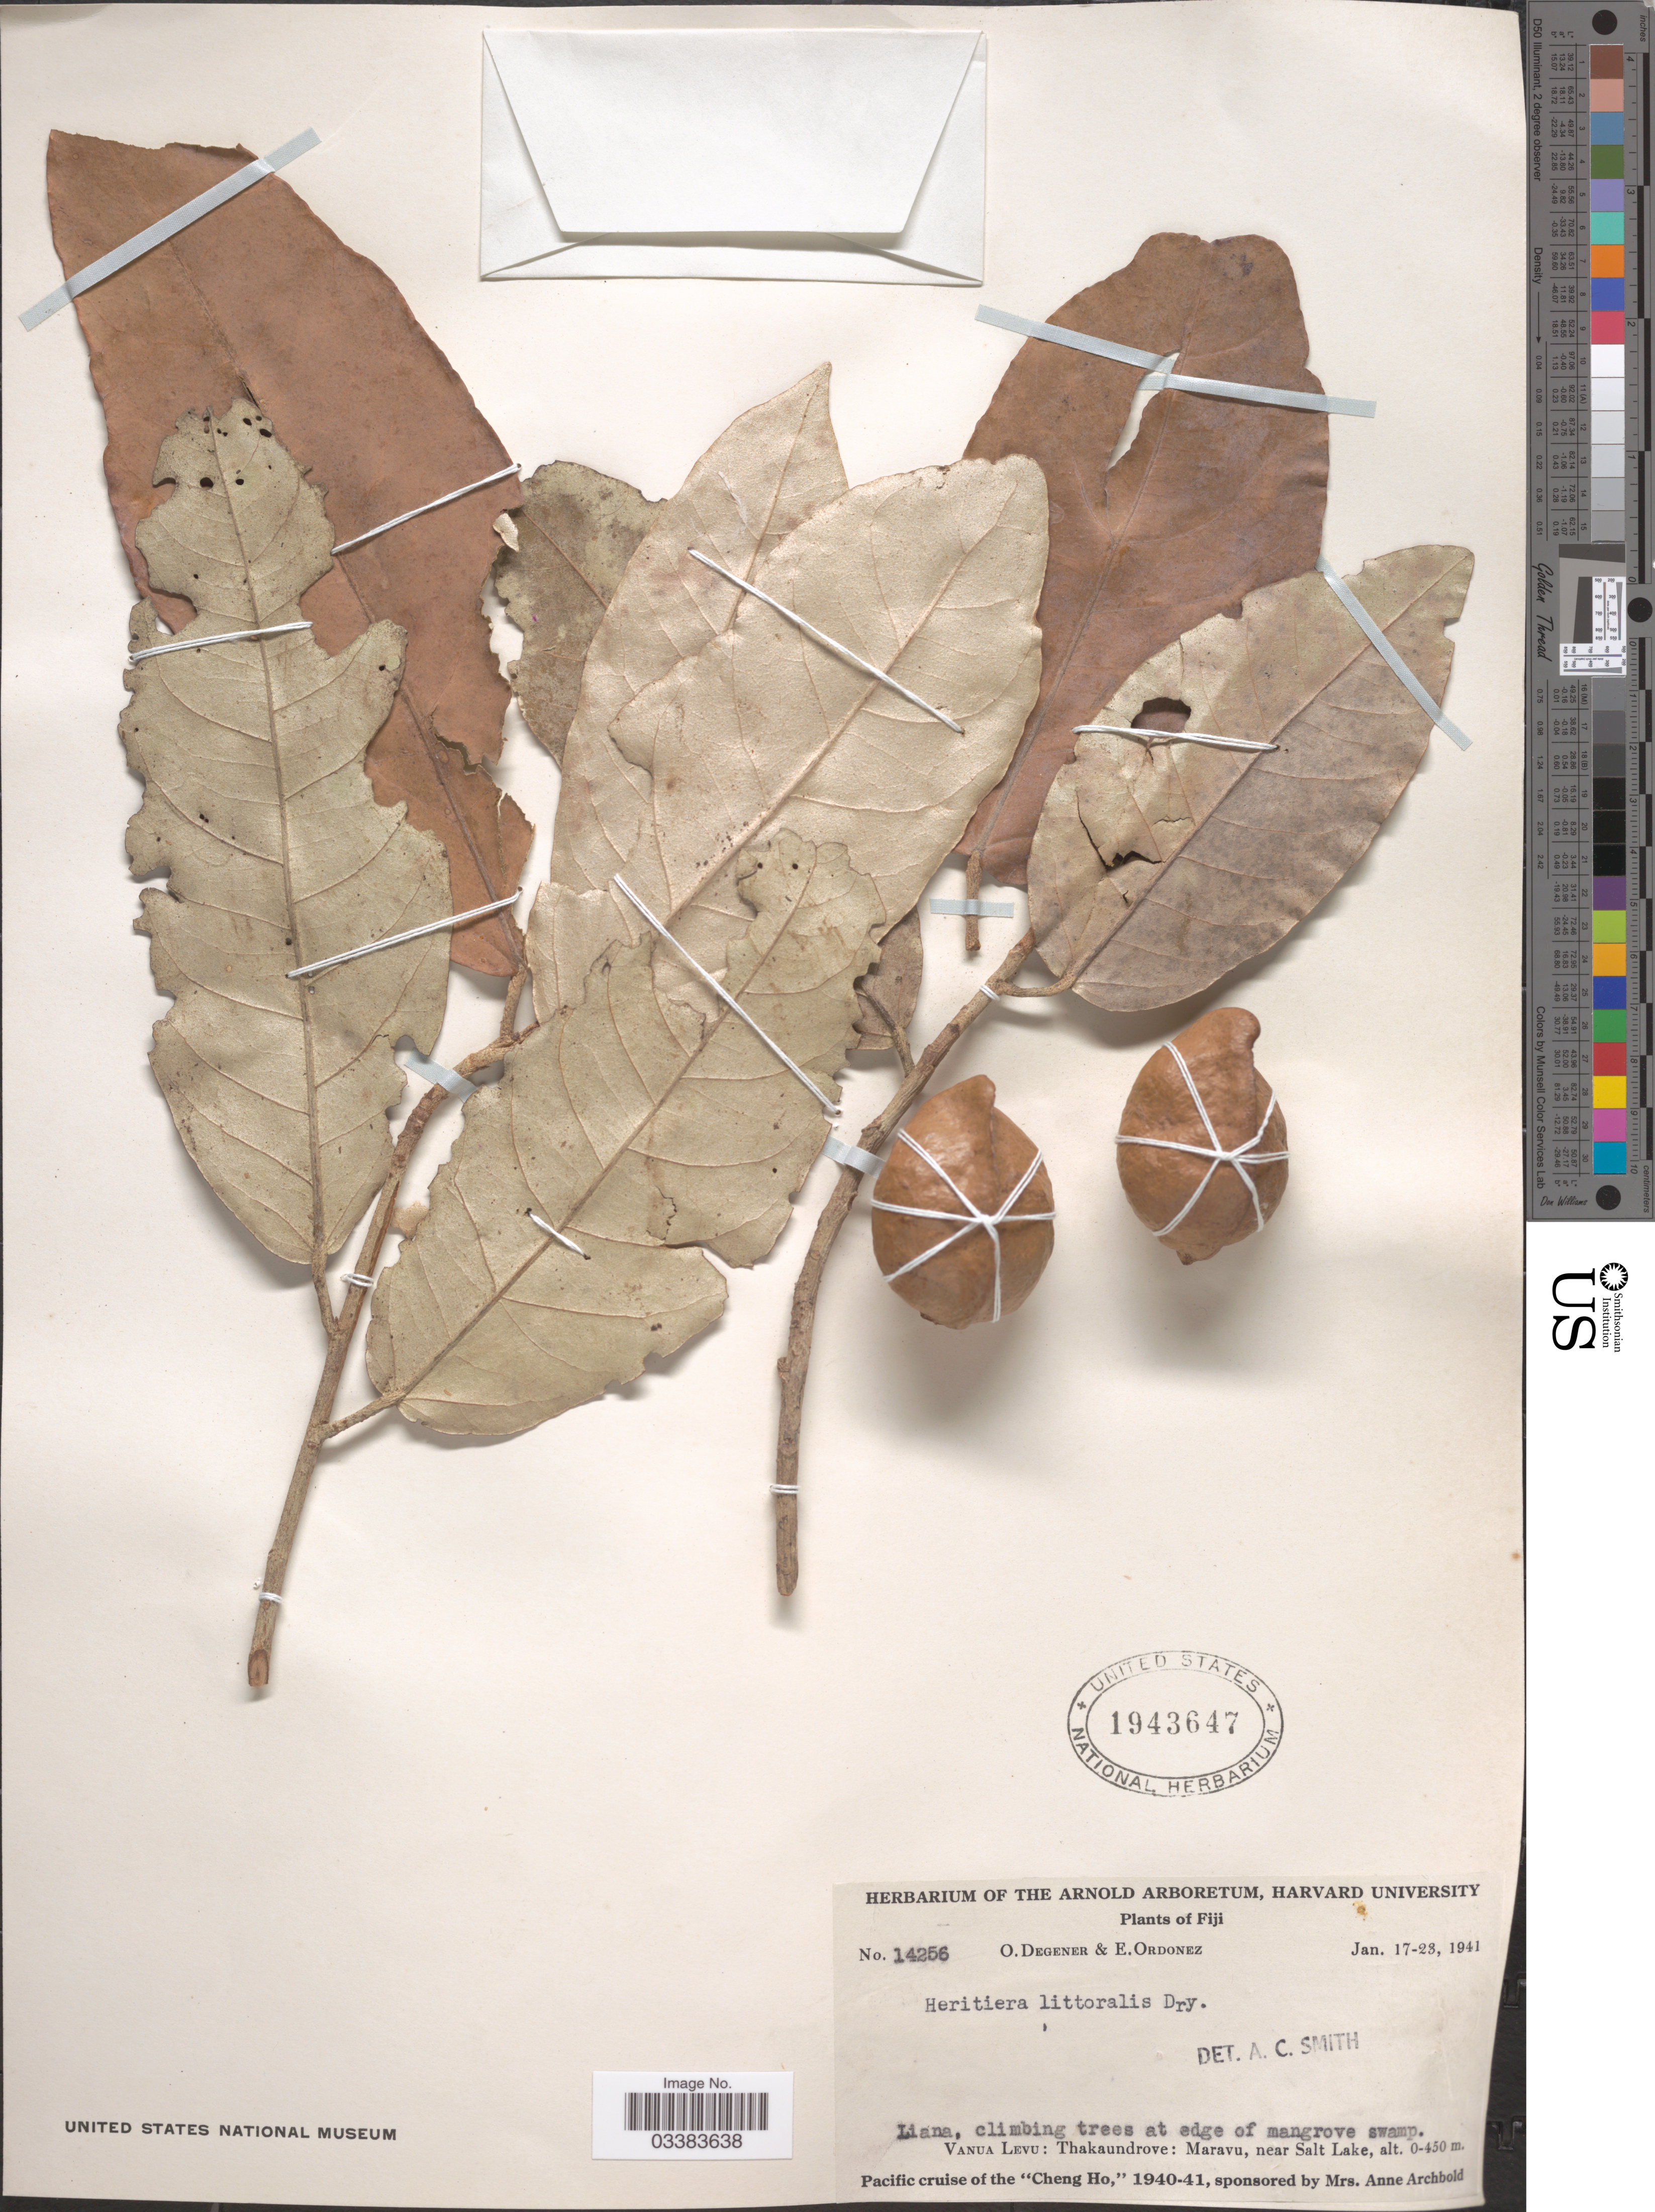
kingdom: Plantae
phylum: Tracheophyta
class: Magnoliopsida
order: Malvales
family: Malvaceae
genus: Heritiera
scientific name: Heritiera littoralis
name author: Aiton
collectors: O. Degener & E. Ordonez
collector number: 14256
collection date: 1941-01-17/1941-01-23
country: Fiji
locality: Vanua Levu: Thakaundrove: Maravu, near Salt Lake.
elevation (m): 0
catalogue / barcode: US 1943647